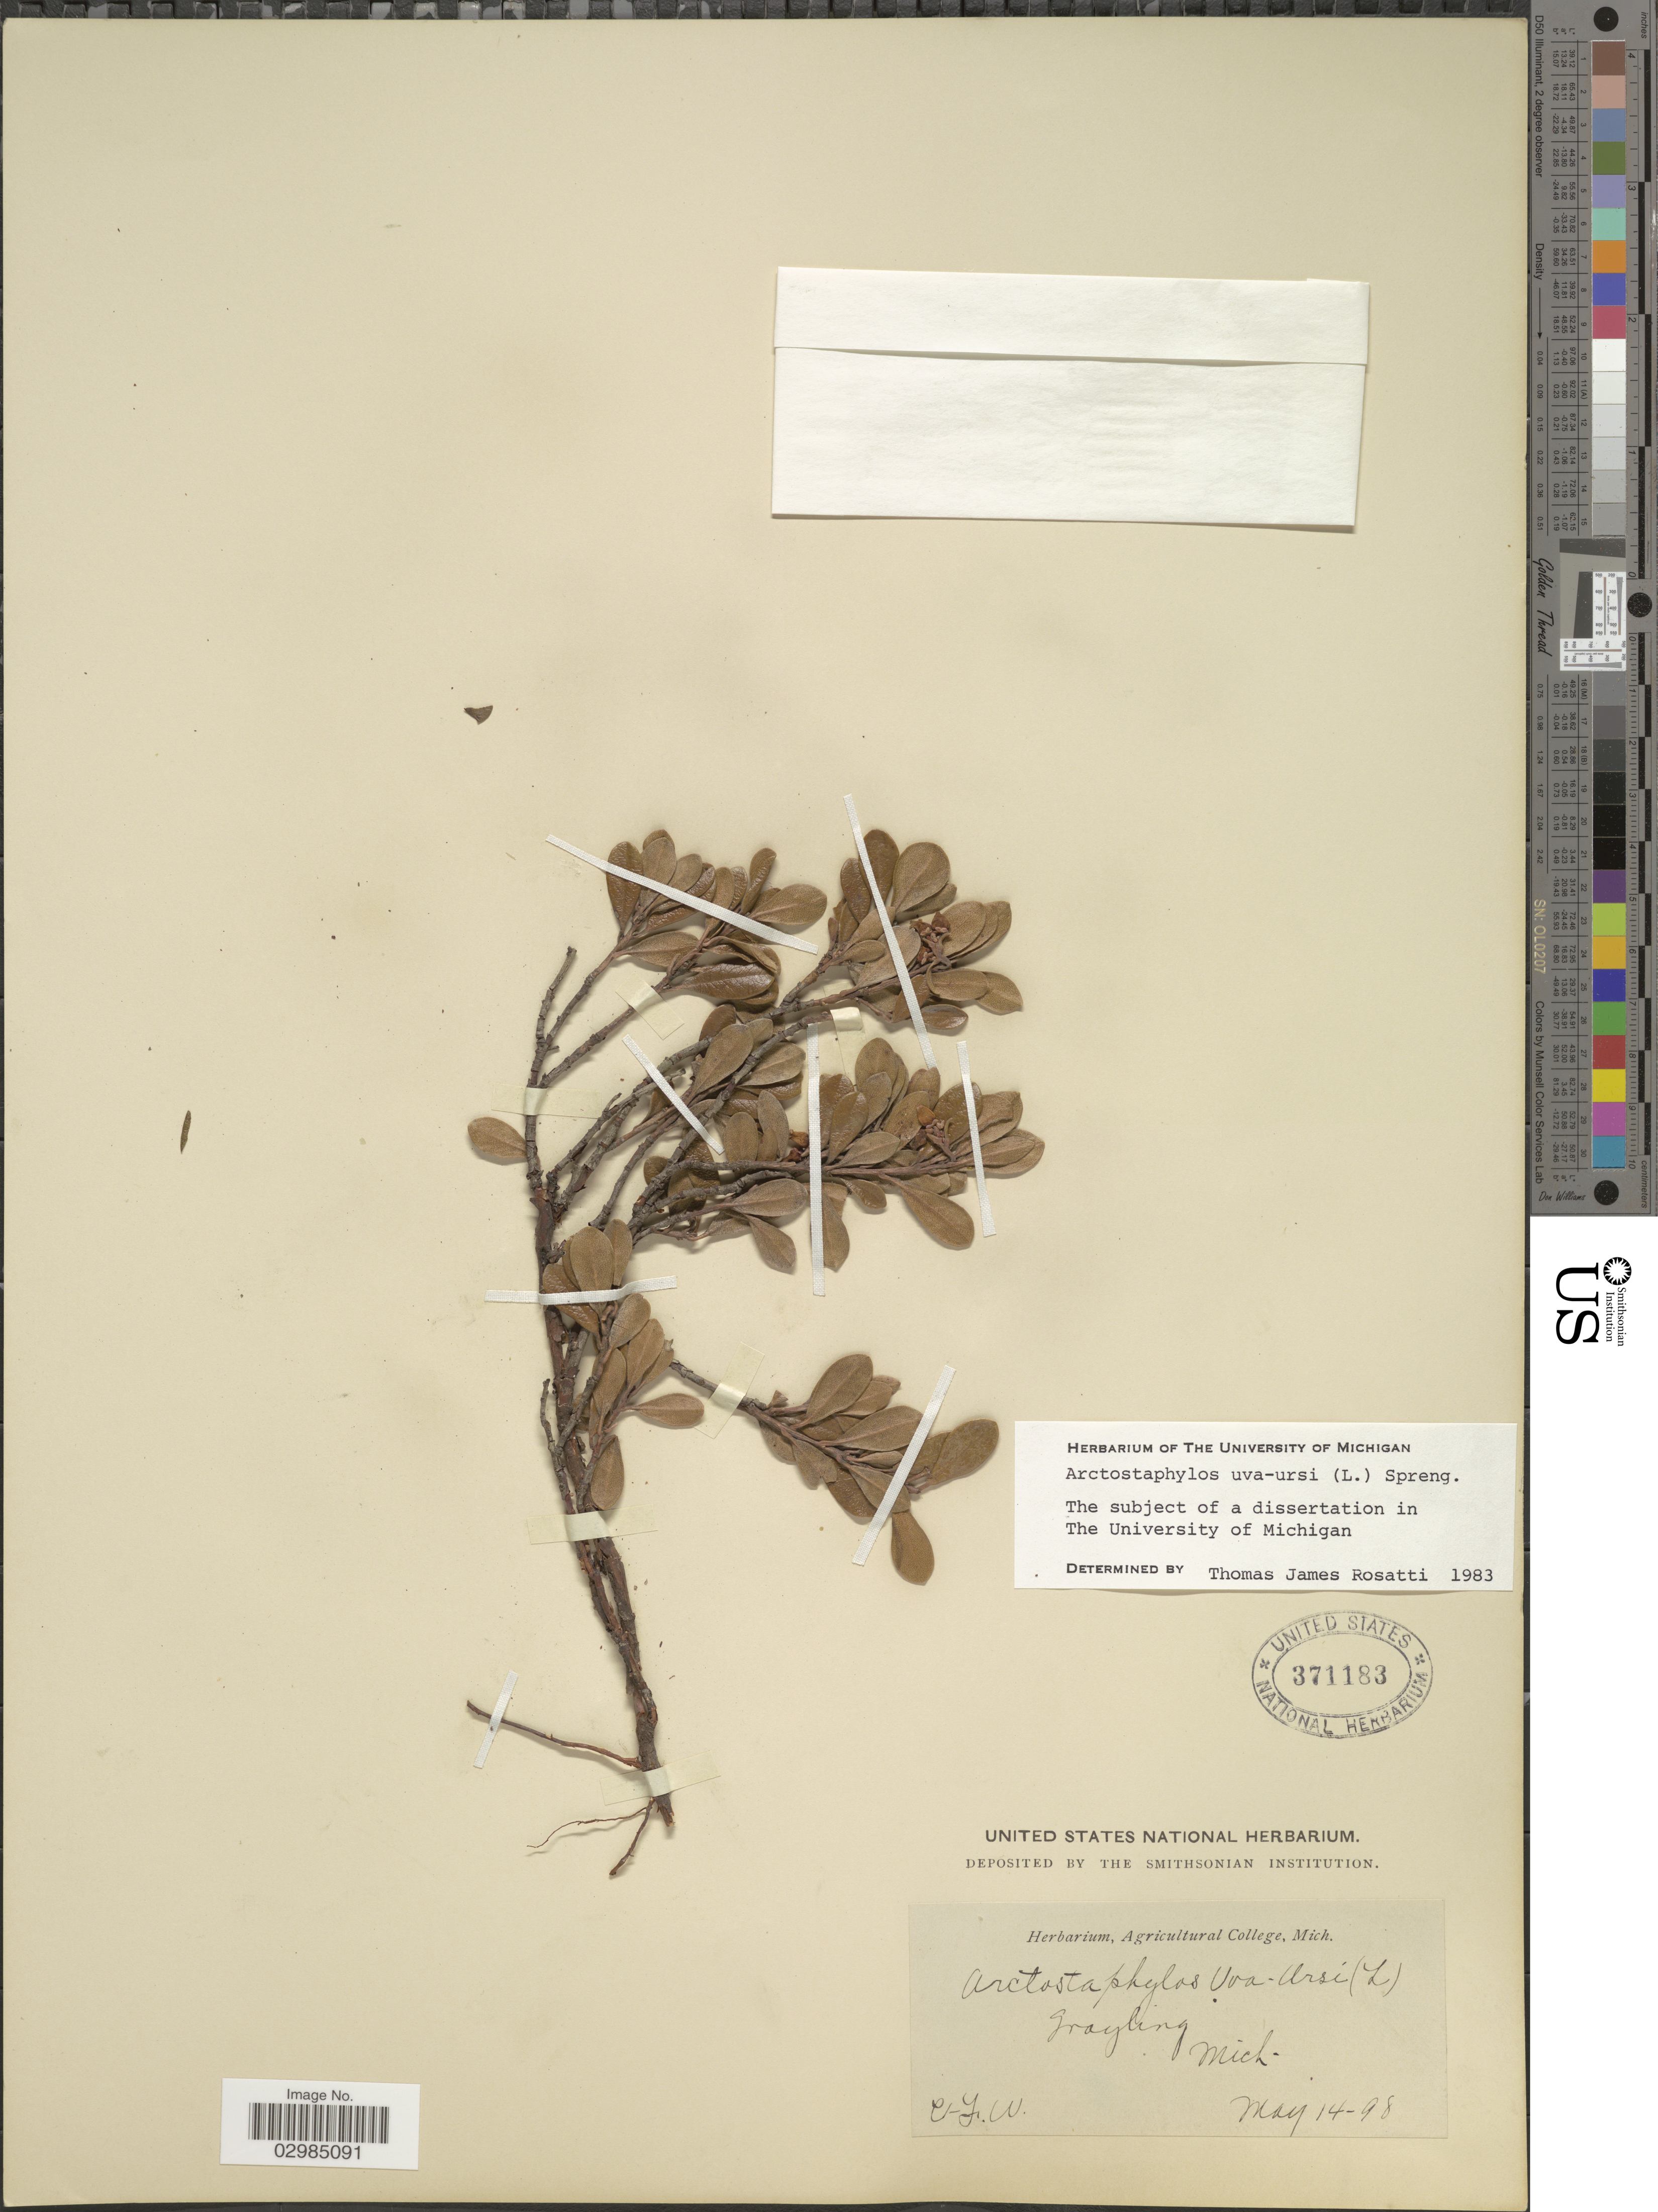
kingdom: Plantae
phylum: Tracheophyta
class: Magnoliopsida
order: Ericales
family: Ericaceae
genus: Arctostaphylos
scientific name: Arctostaphylos uva-ursi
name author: (L.) Spreng.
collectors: C. F. W.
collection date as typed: Transcribed d/m/y: 14/5/98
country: United States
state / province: Michigan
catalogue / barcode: US 371183